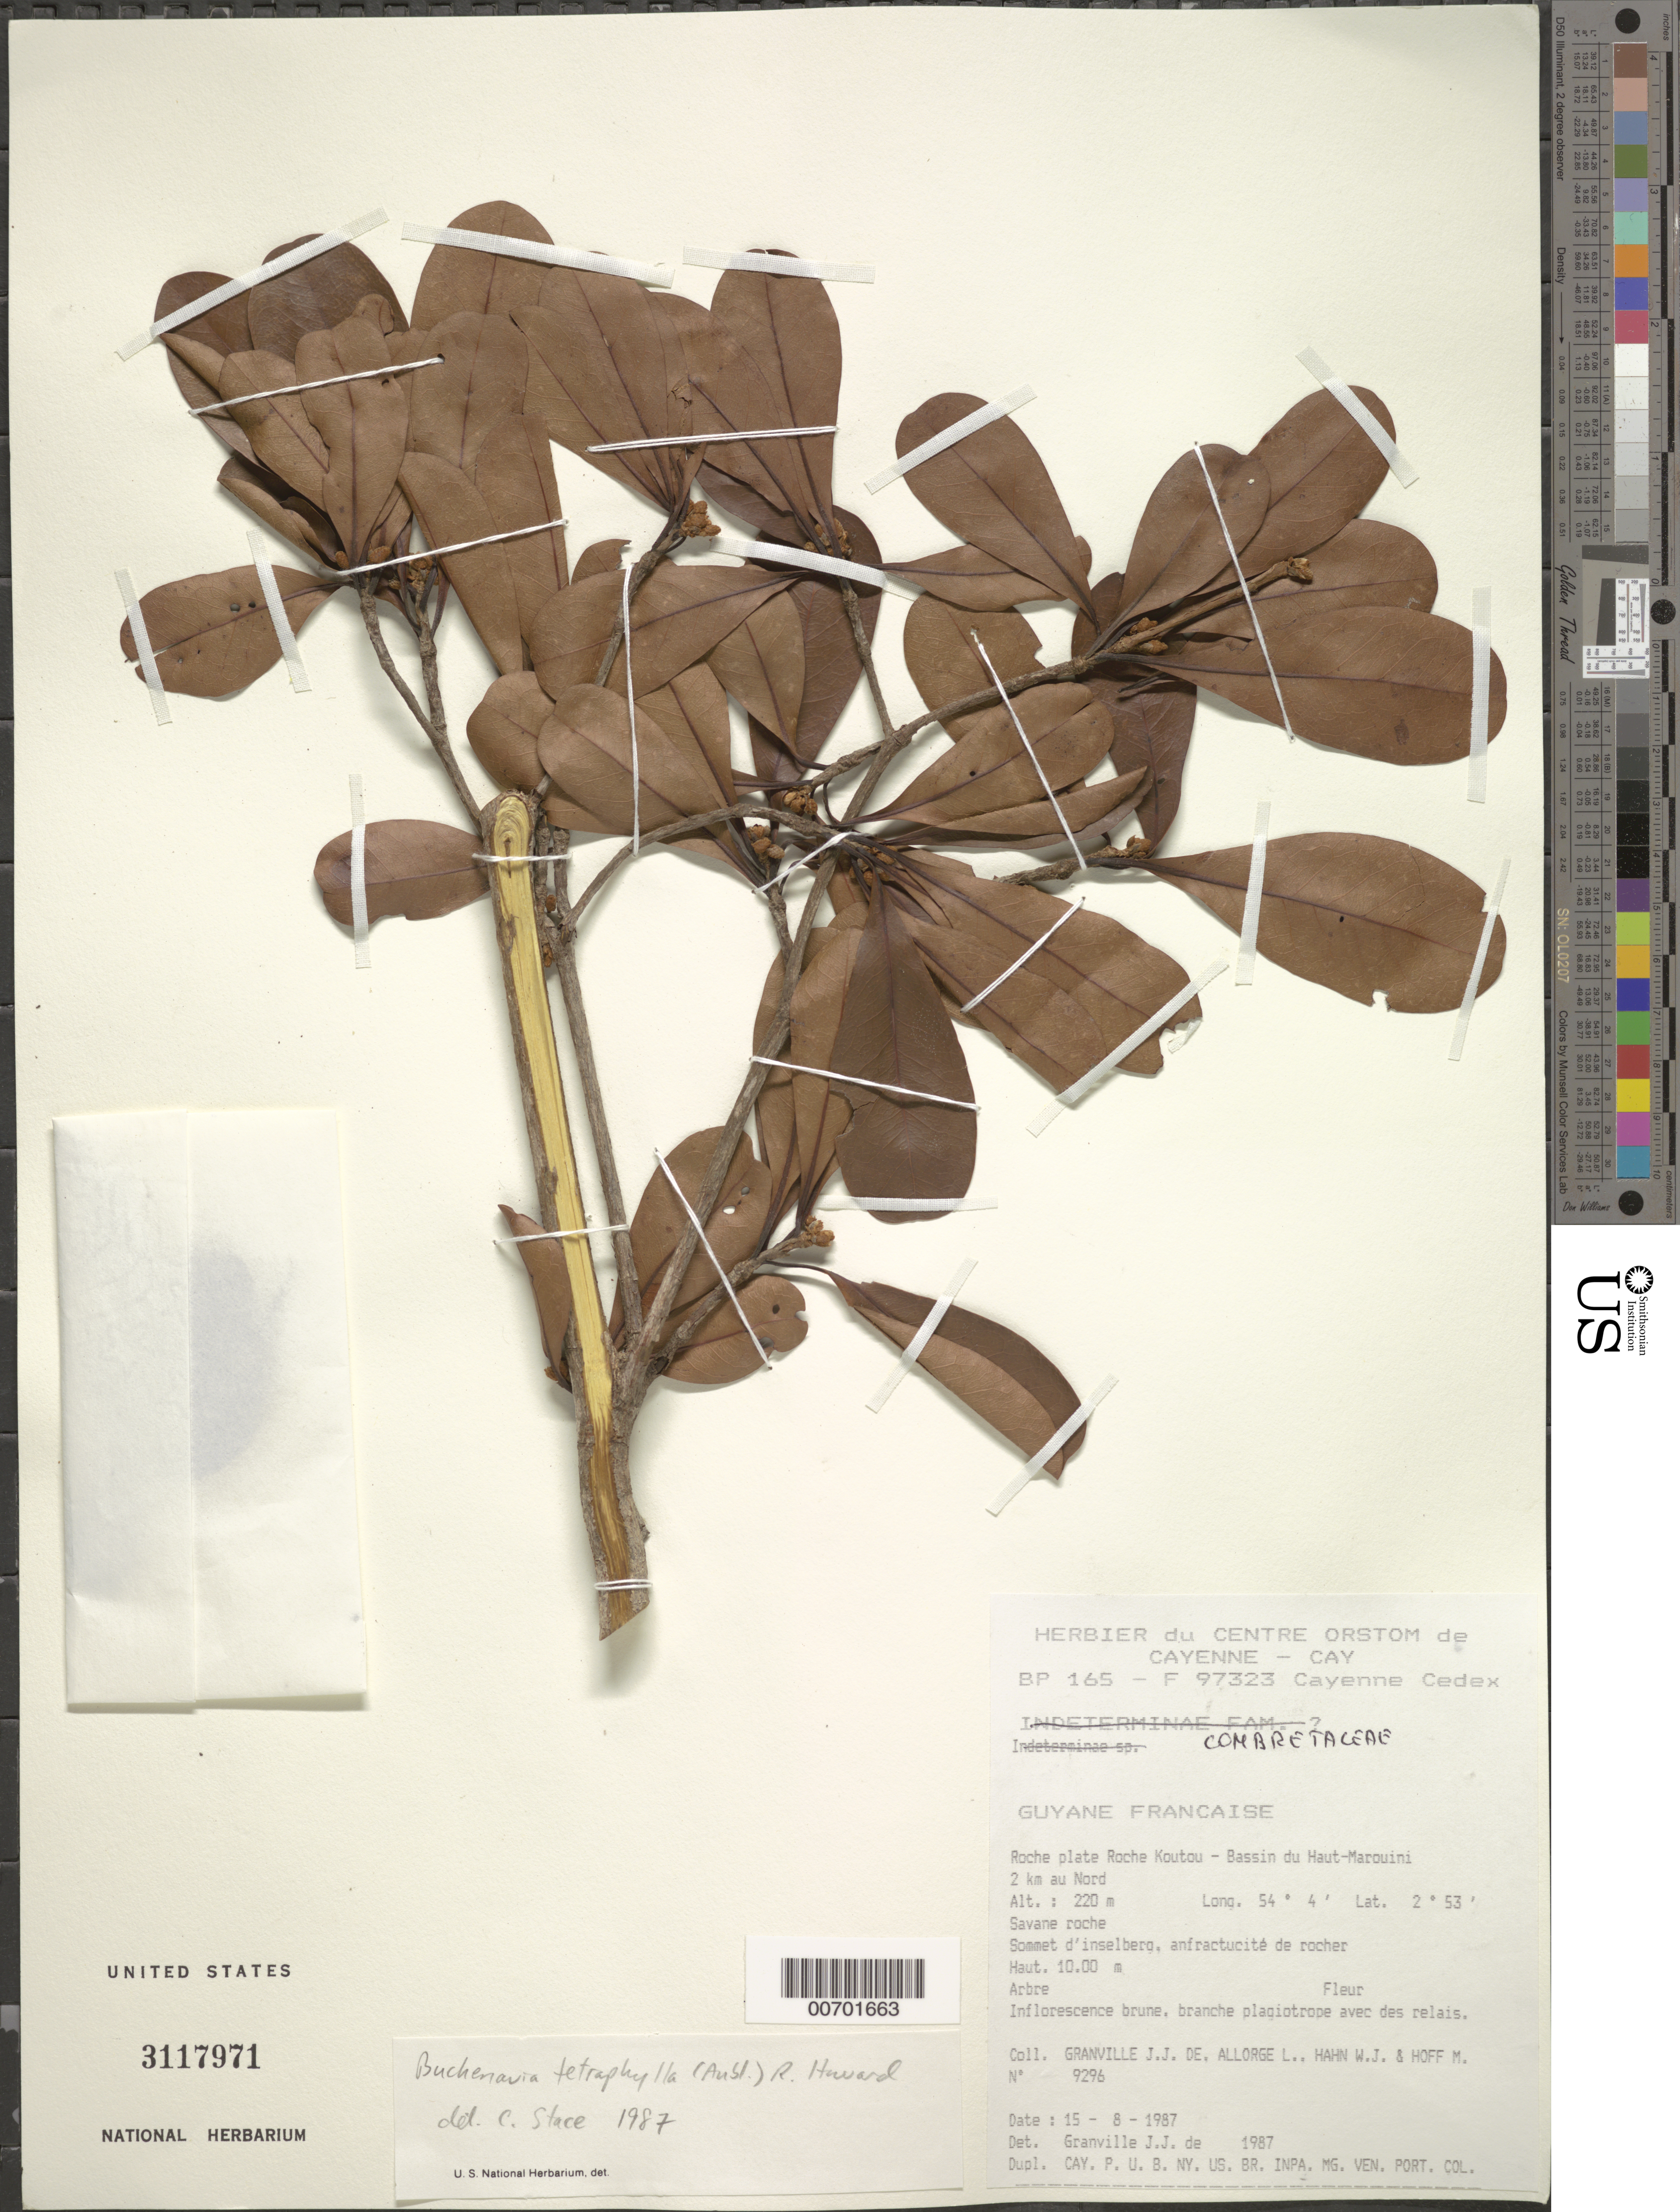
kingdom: Plantae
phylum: Tracheophyta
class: Magnoliopsida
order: Myrtales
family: Combretaceae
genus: Terminalia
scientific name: Terminalia tetraphylla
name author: (Aubl.) Gere & Boatwr.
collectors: J.-J. de Granville, L. Allorge, W. J. Hahn & M. Hoff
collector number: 9296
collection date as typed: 15-Aug-87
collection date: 1987-08-15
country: French Guiana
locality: Roche Koutou, Bassin du Haut-Marouini, 2 km au Nord de la Roche Koutou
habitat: Savane roche, sommet d'un inselberg, anfractucité de rocher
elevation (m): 200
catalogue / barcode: US 3117971